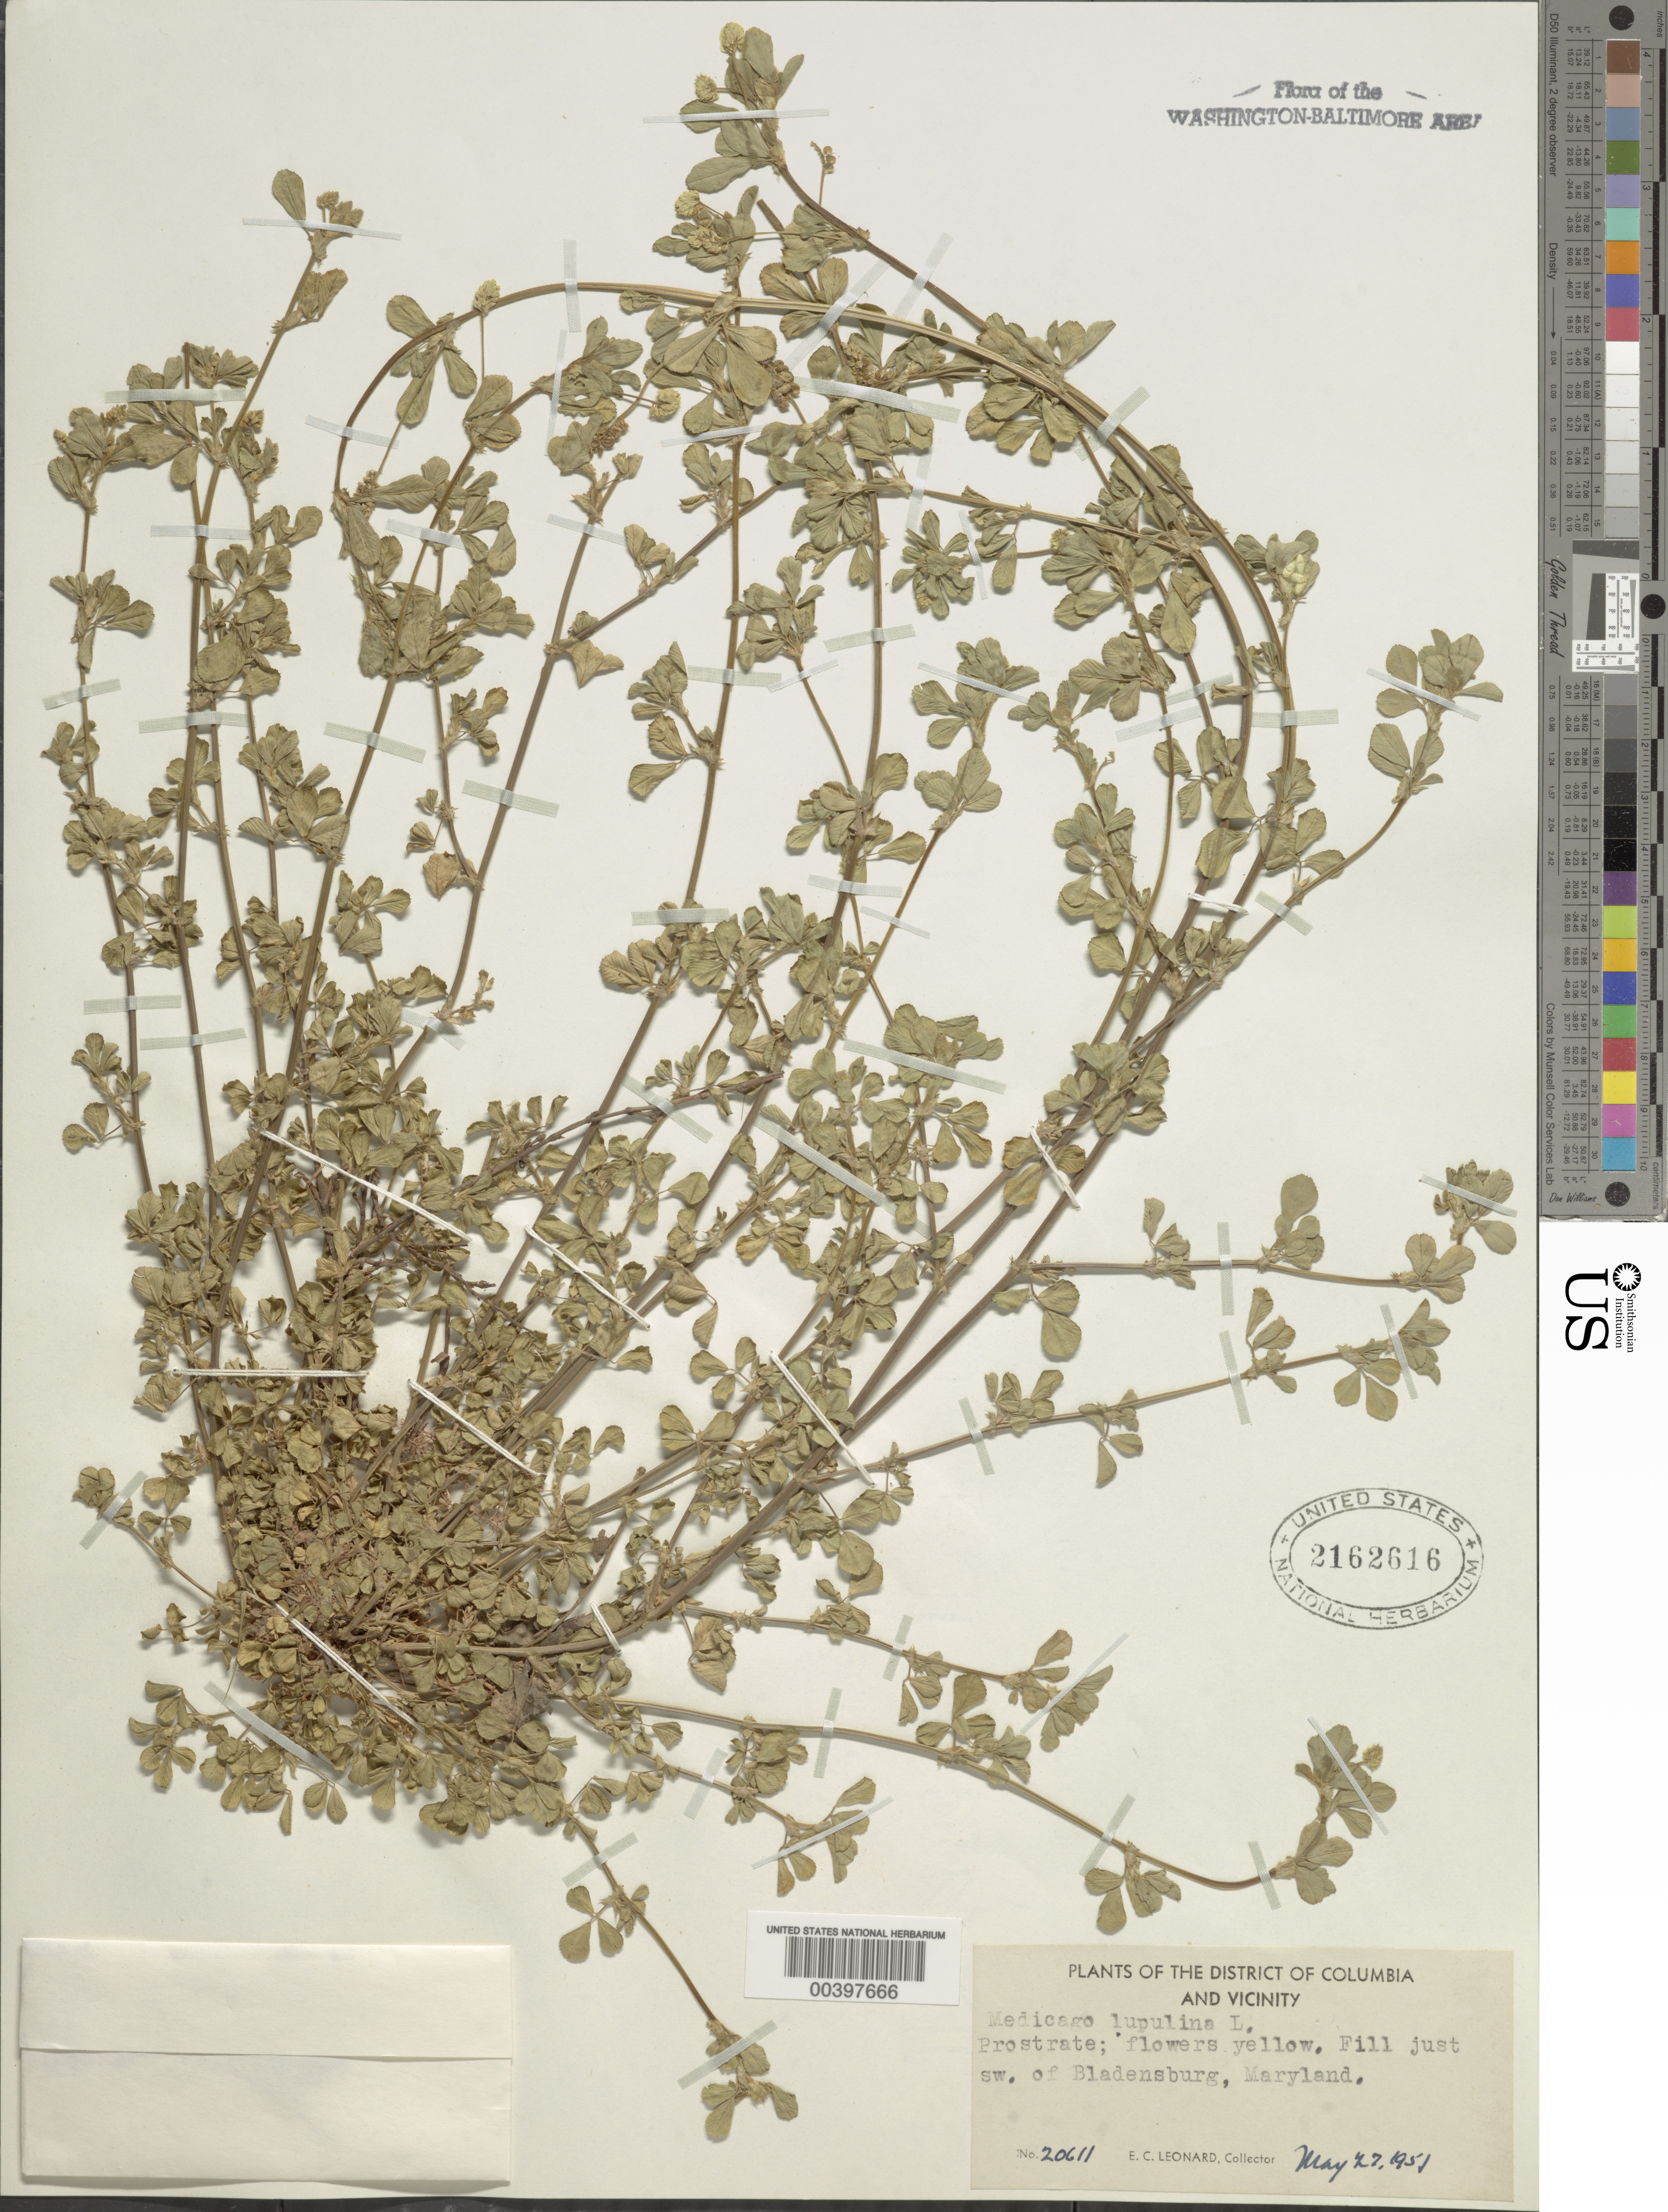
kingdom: Plantae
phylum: Tracheophyta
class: Magnoliopsida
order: Fabales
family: Fabaceae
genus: Medicago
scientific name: Medicago lupulina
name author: L.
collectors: E. C. Leonard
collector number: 20611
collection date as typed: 27 May 1951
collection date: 1951-05-27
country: United States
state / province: Maryland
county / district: Prince George's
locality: Southwest of Bladensburg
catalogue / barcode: US 2162616